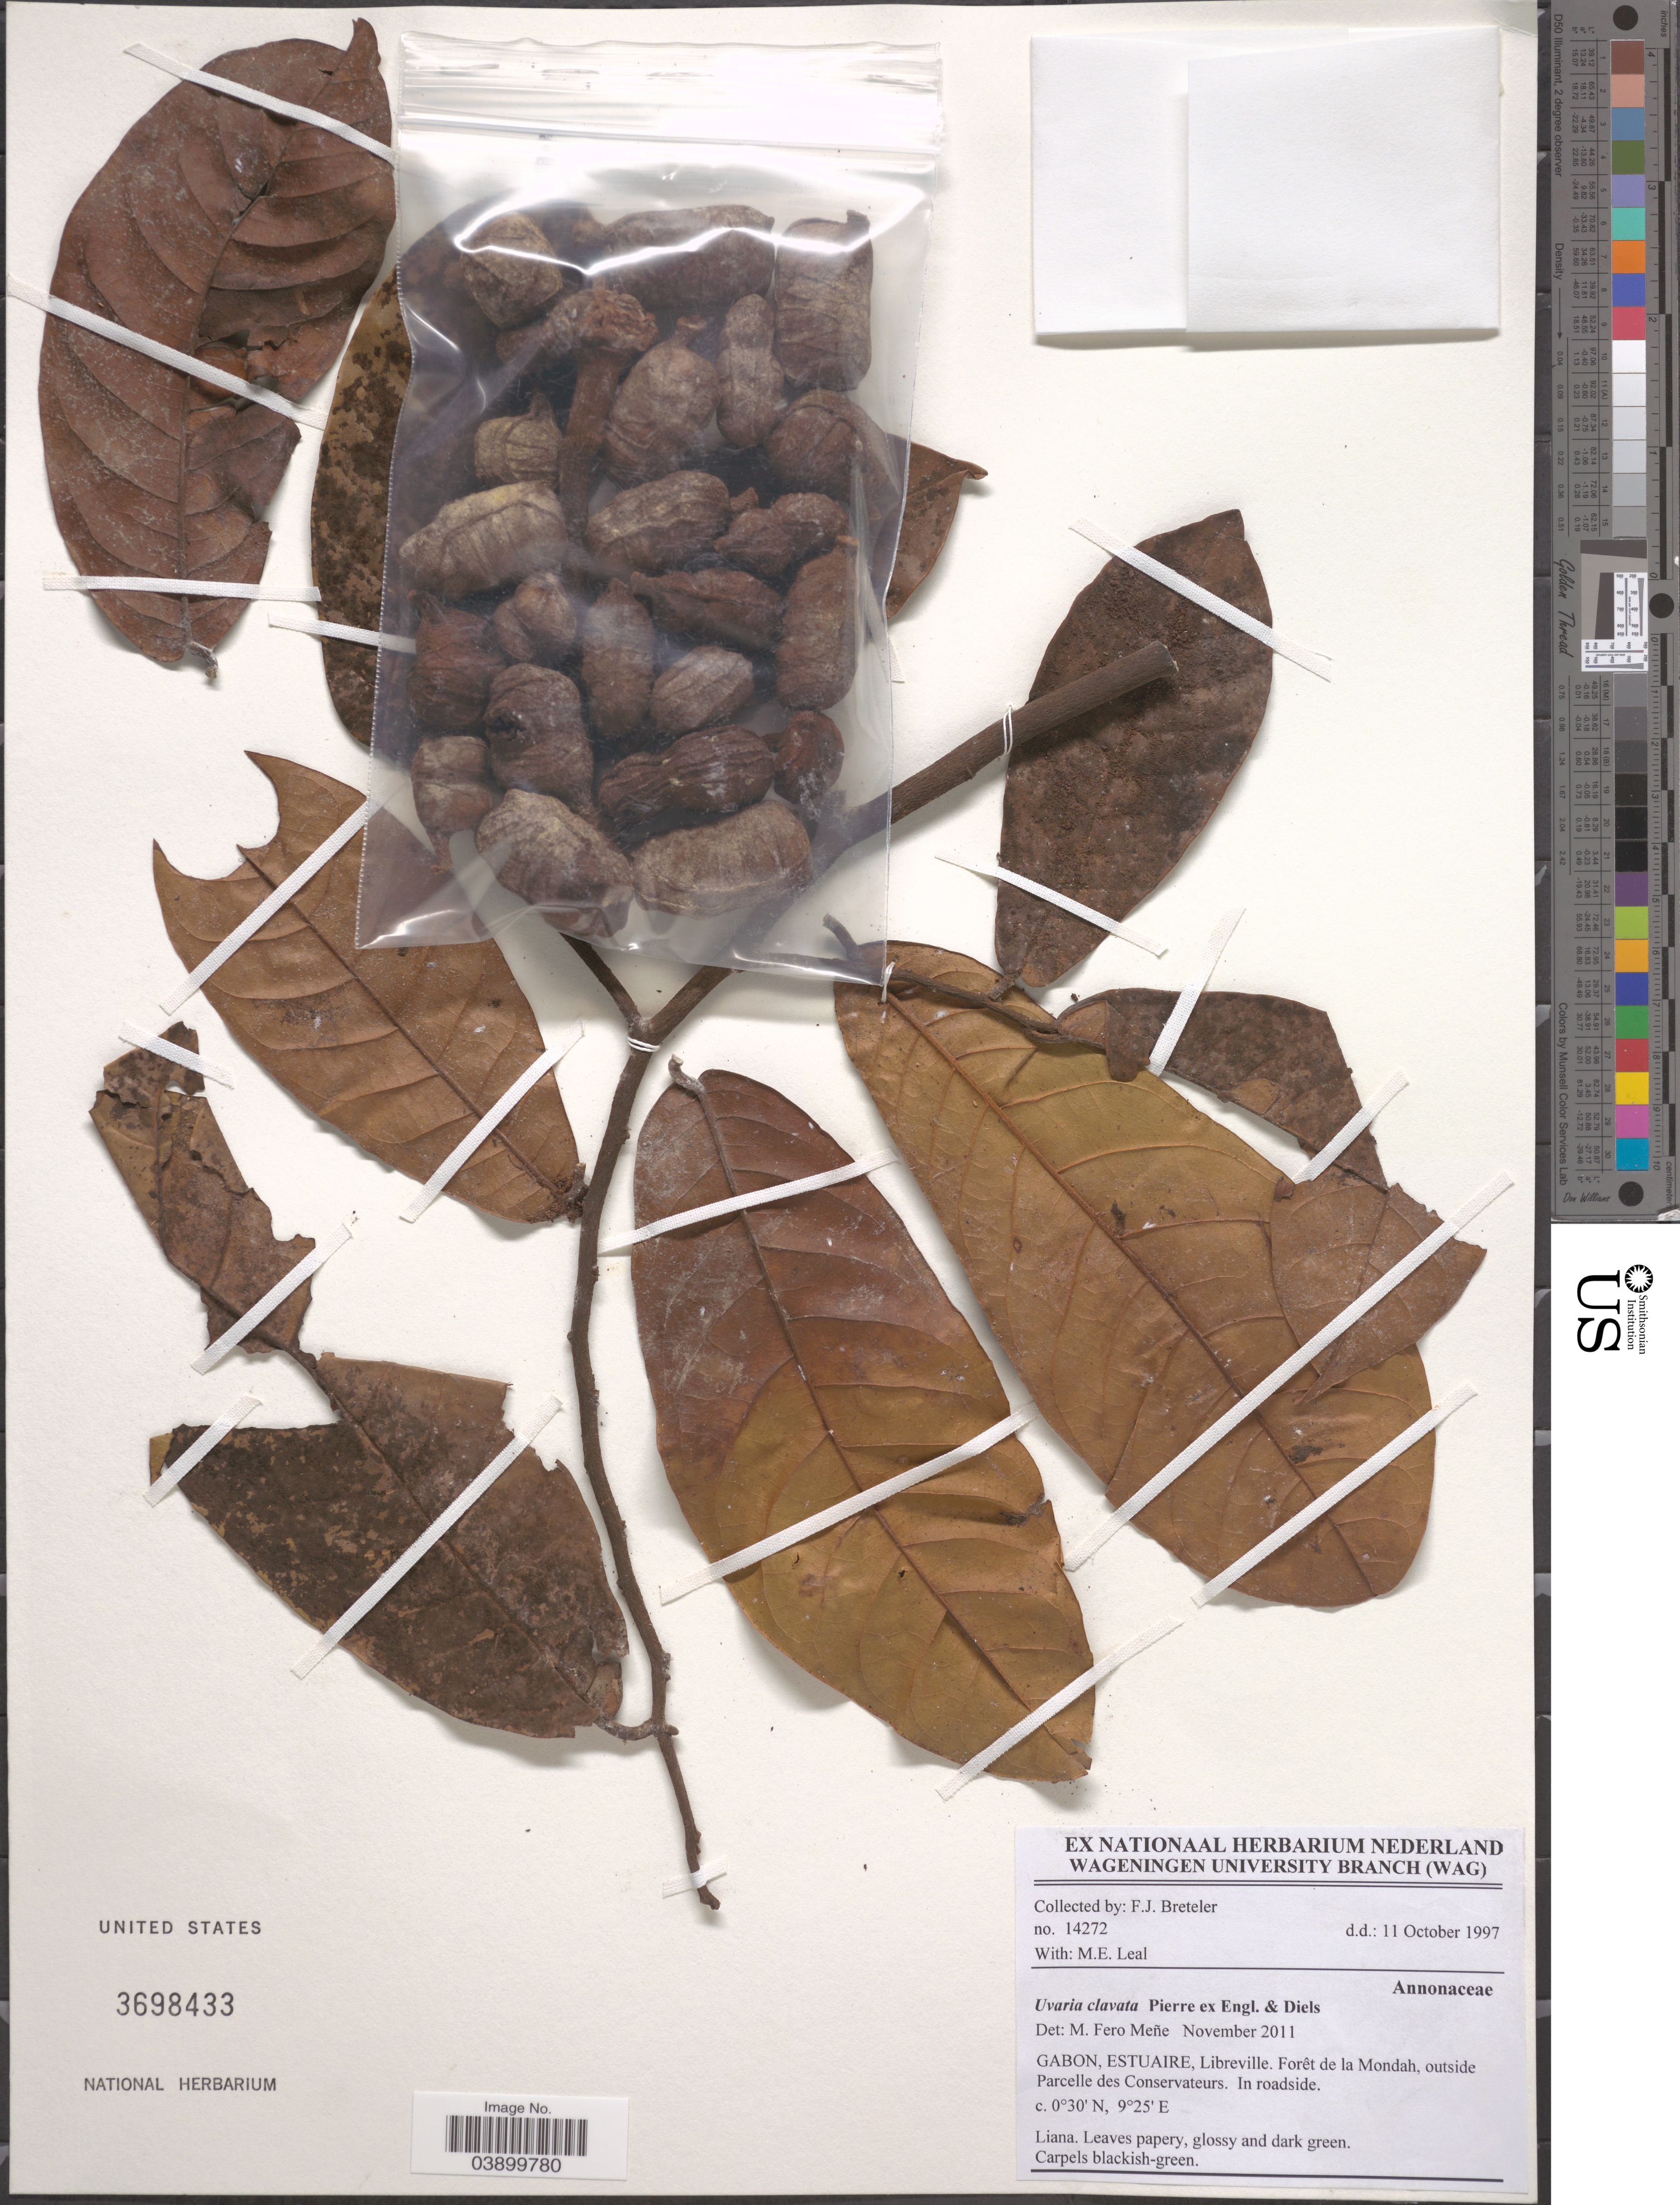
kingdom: Plantae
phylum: Tracheophyta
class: Magnoliopsida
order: Magnoliales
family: Annonaceae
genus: Uvaria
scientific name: Uvaria clavata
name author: Pierre ex Engl. & Diels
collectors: F. J. Breteler & M. E. Leal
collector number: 14272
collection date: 1997-10-11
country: Gabon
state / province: Estuaire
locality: Libreville, Forêt de la Mondah, outside Parcelle des Conservateurs. In roadside.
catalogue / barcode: US 3698433